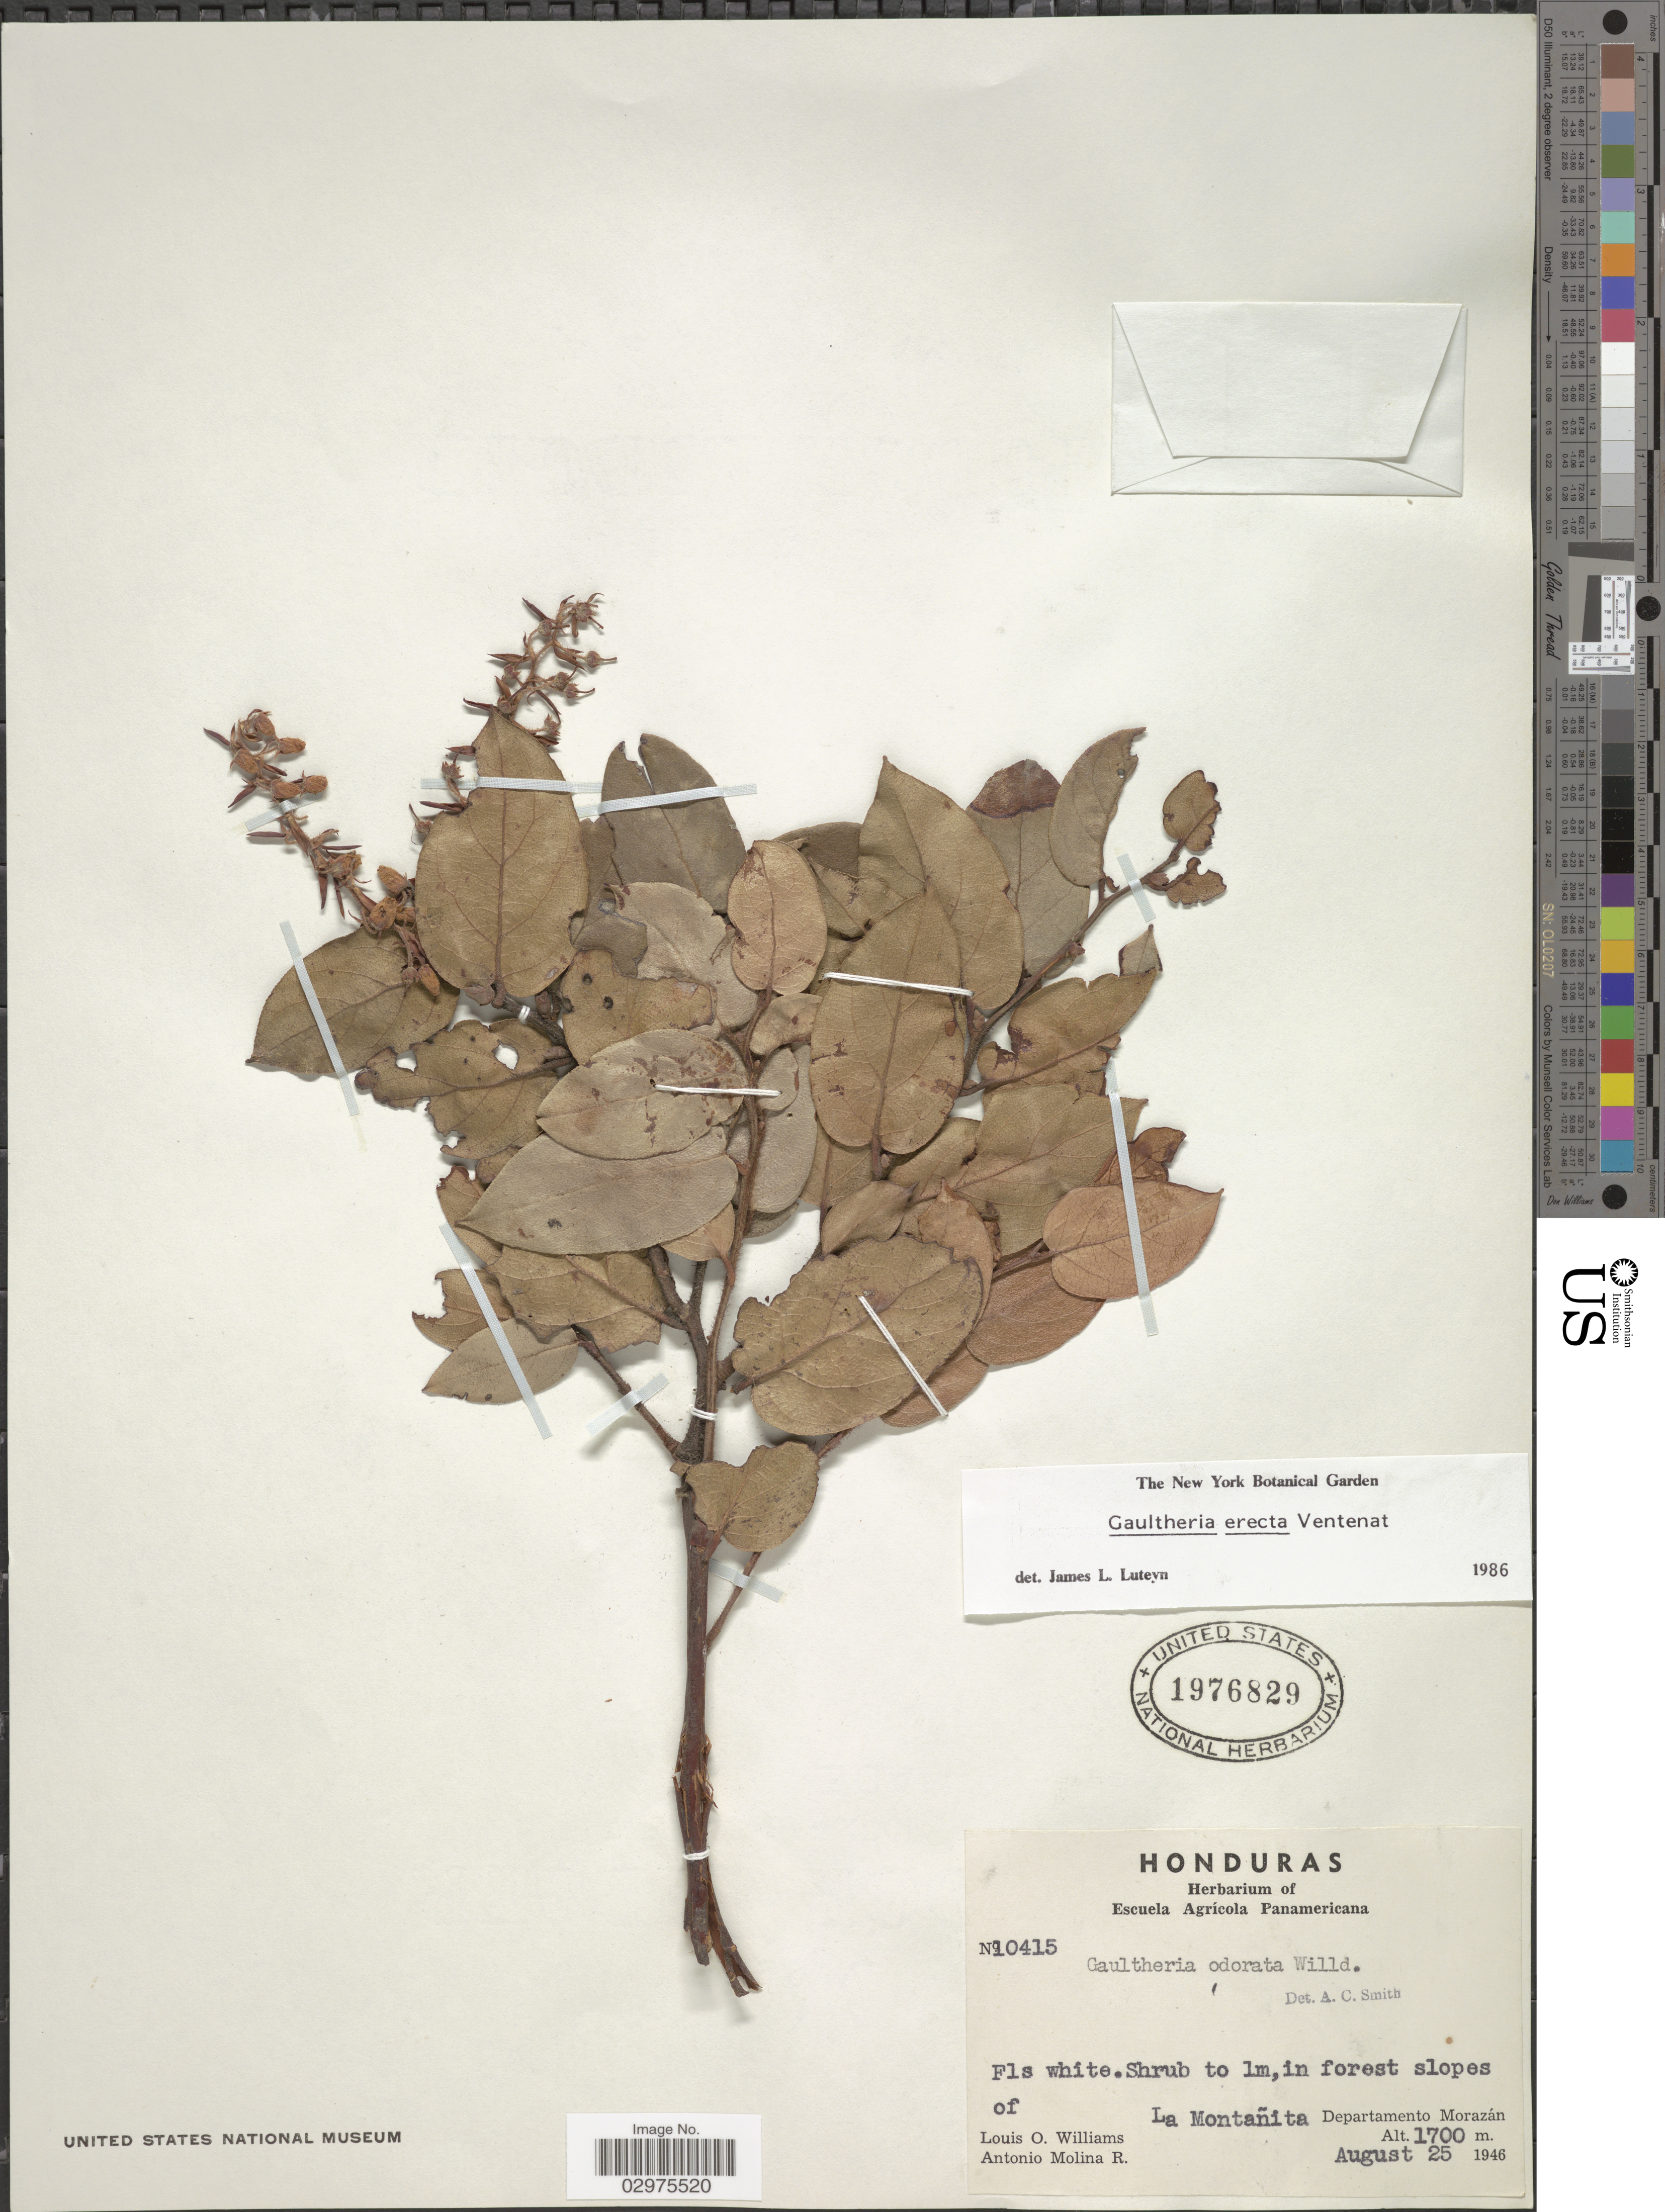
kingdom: Plantae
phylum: Tracheophyta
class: Magnoliopsida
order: Ericales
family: Ericaceae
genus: Gaultheria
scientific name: Gaultheria erecta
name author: Vent.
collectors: L. O. Williams & A. Molina R.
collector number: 10415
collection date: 1946-08-25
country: Honduras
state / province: Fco. Morazán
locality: La Montañita Departamento Morazán.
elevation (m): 1700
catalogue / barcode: US 1976829